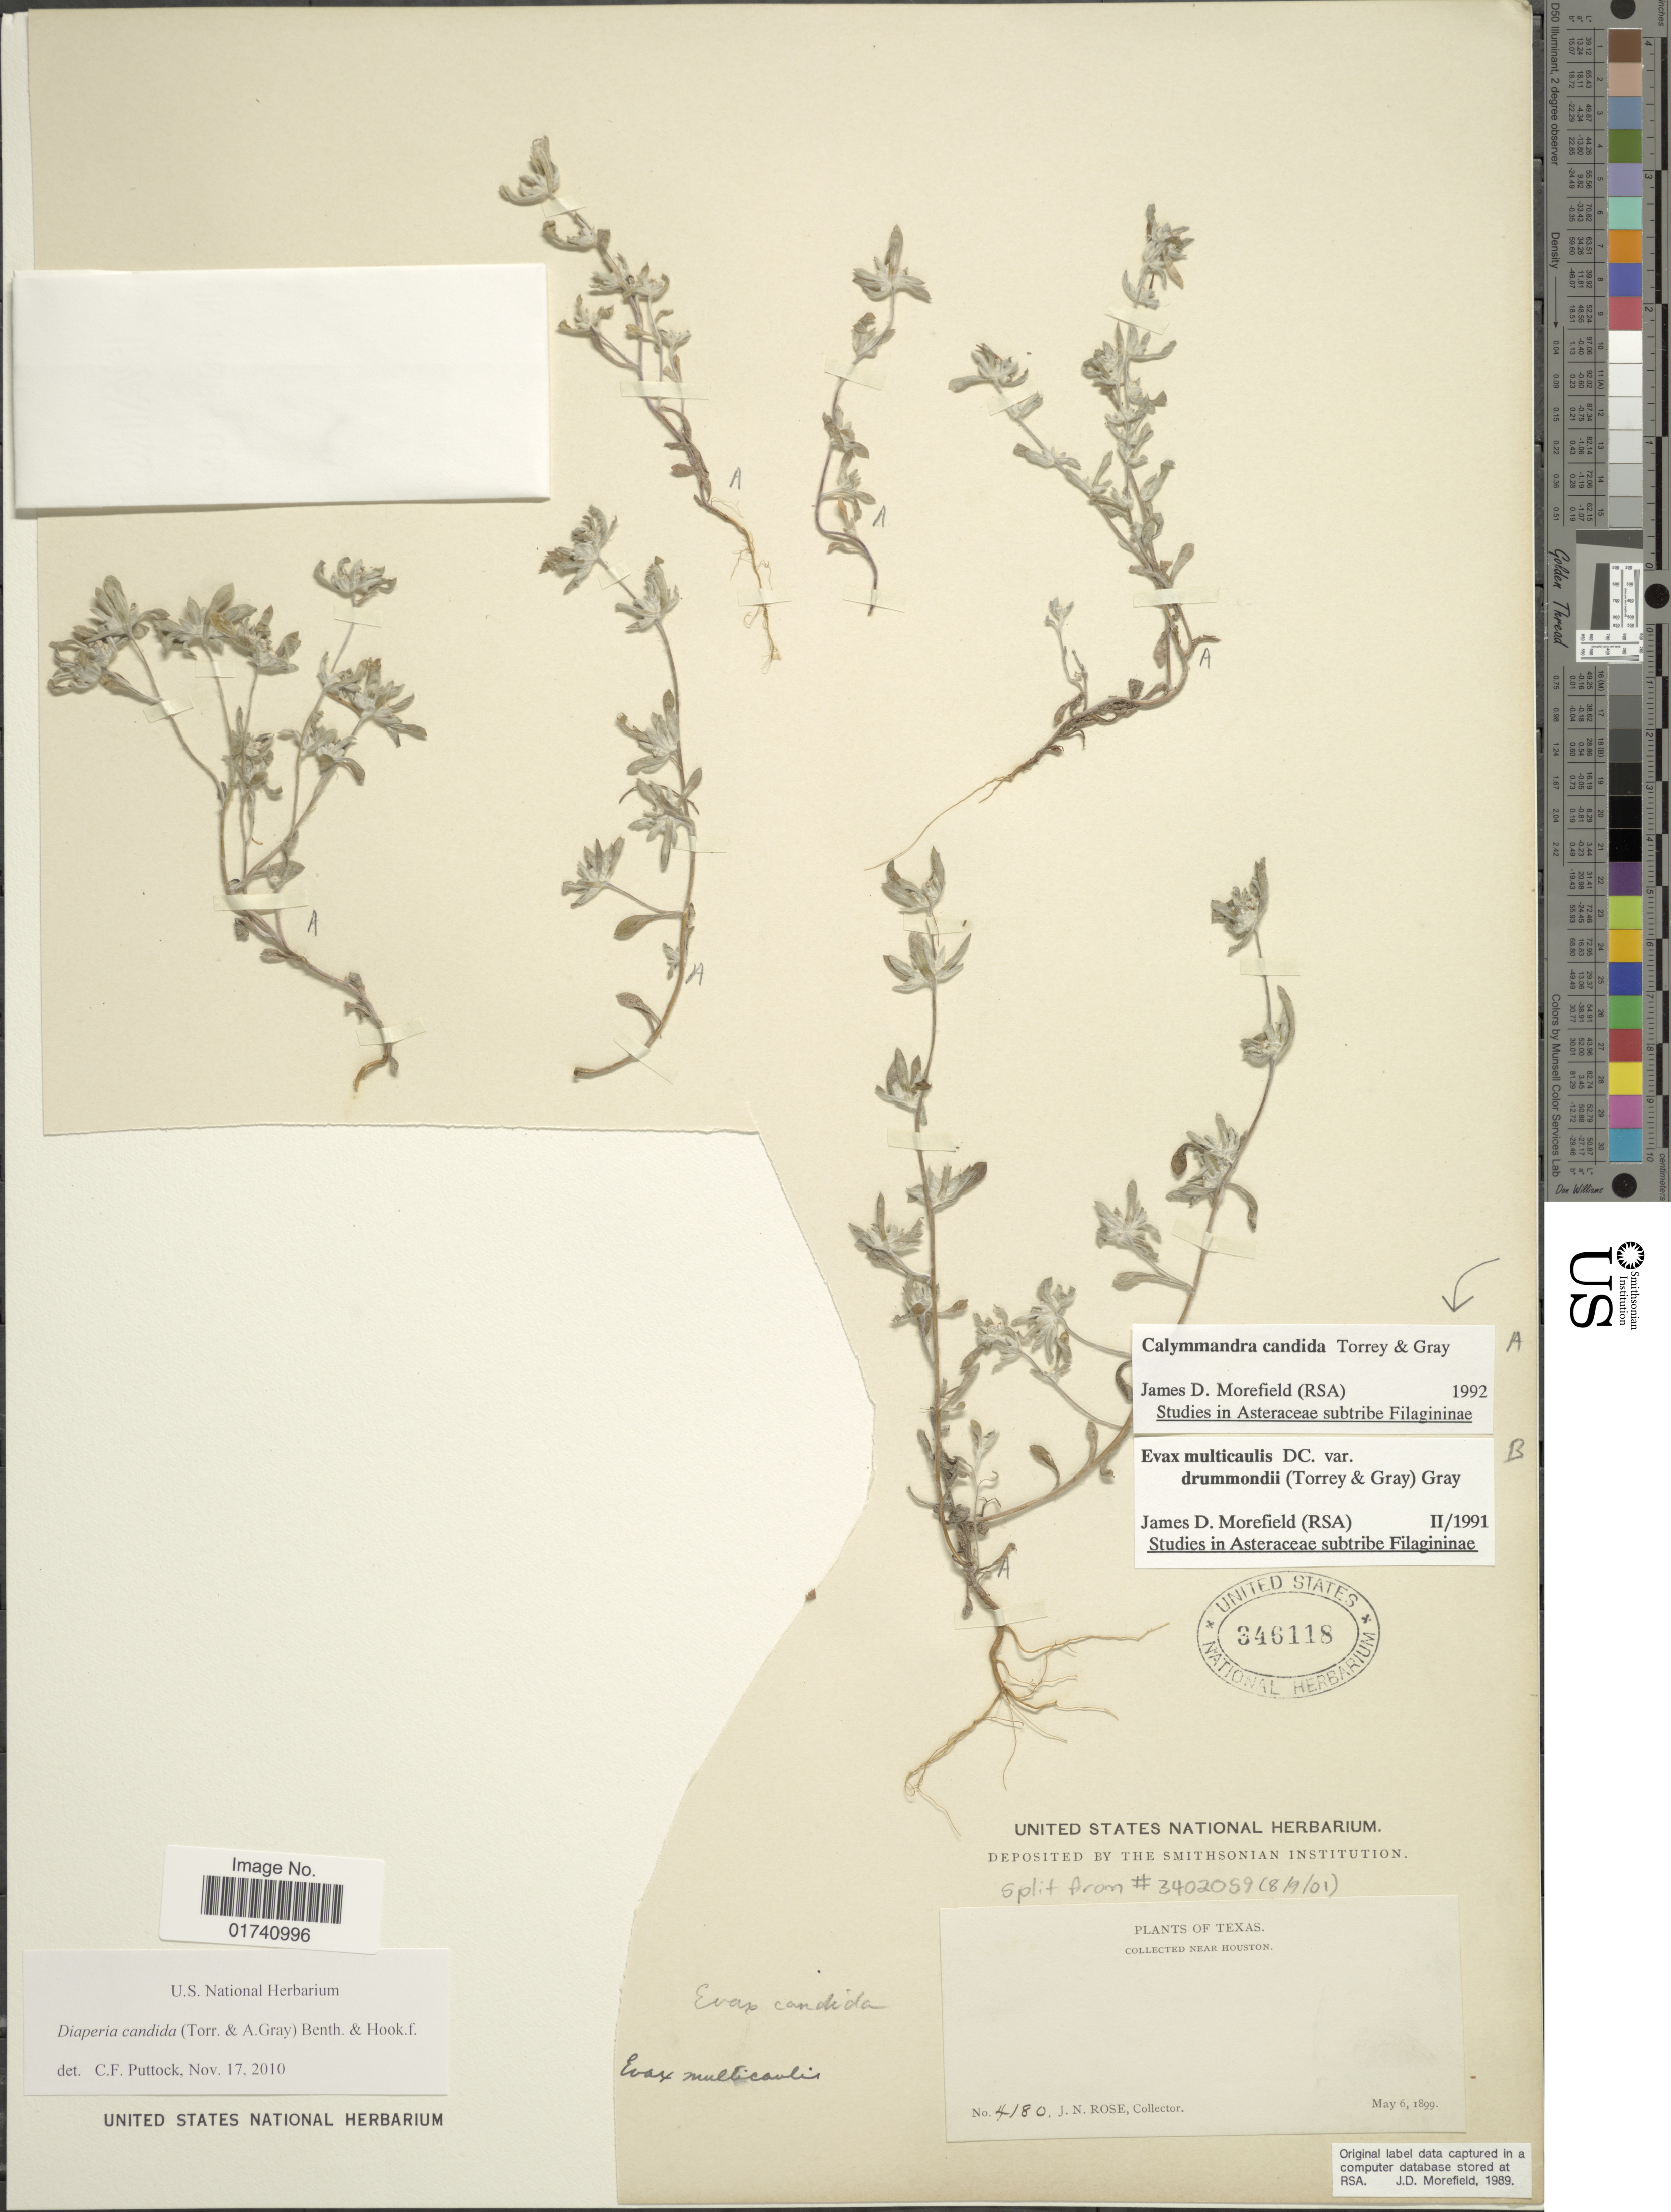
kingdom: Plantae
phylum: Tracheophyta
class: Magnoliopsida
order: Asterales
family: Asteraceae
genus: Diaperia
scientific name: Diaperia candida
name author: (Torr. & A. Gray) Benth. & Hook. f.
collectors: J. N. Rose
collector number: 4180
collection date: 1899-05-06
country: United States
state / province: Texas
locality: Near Houston.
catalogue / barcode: US 346118